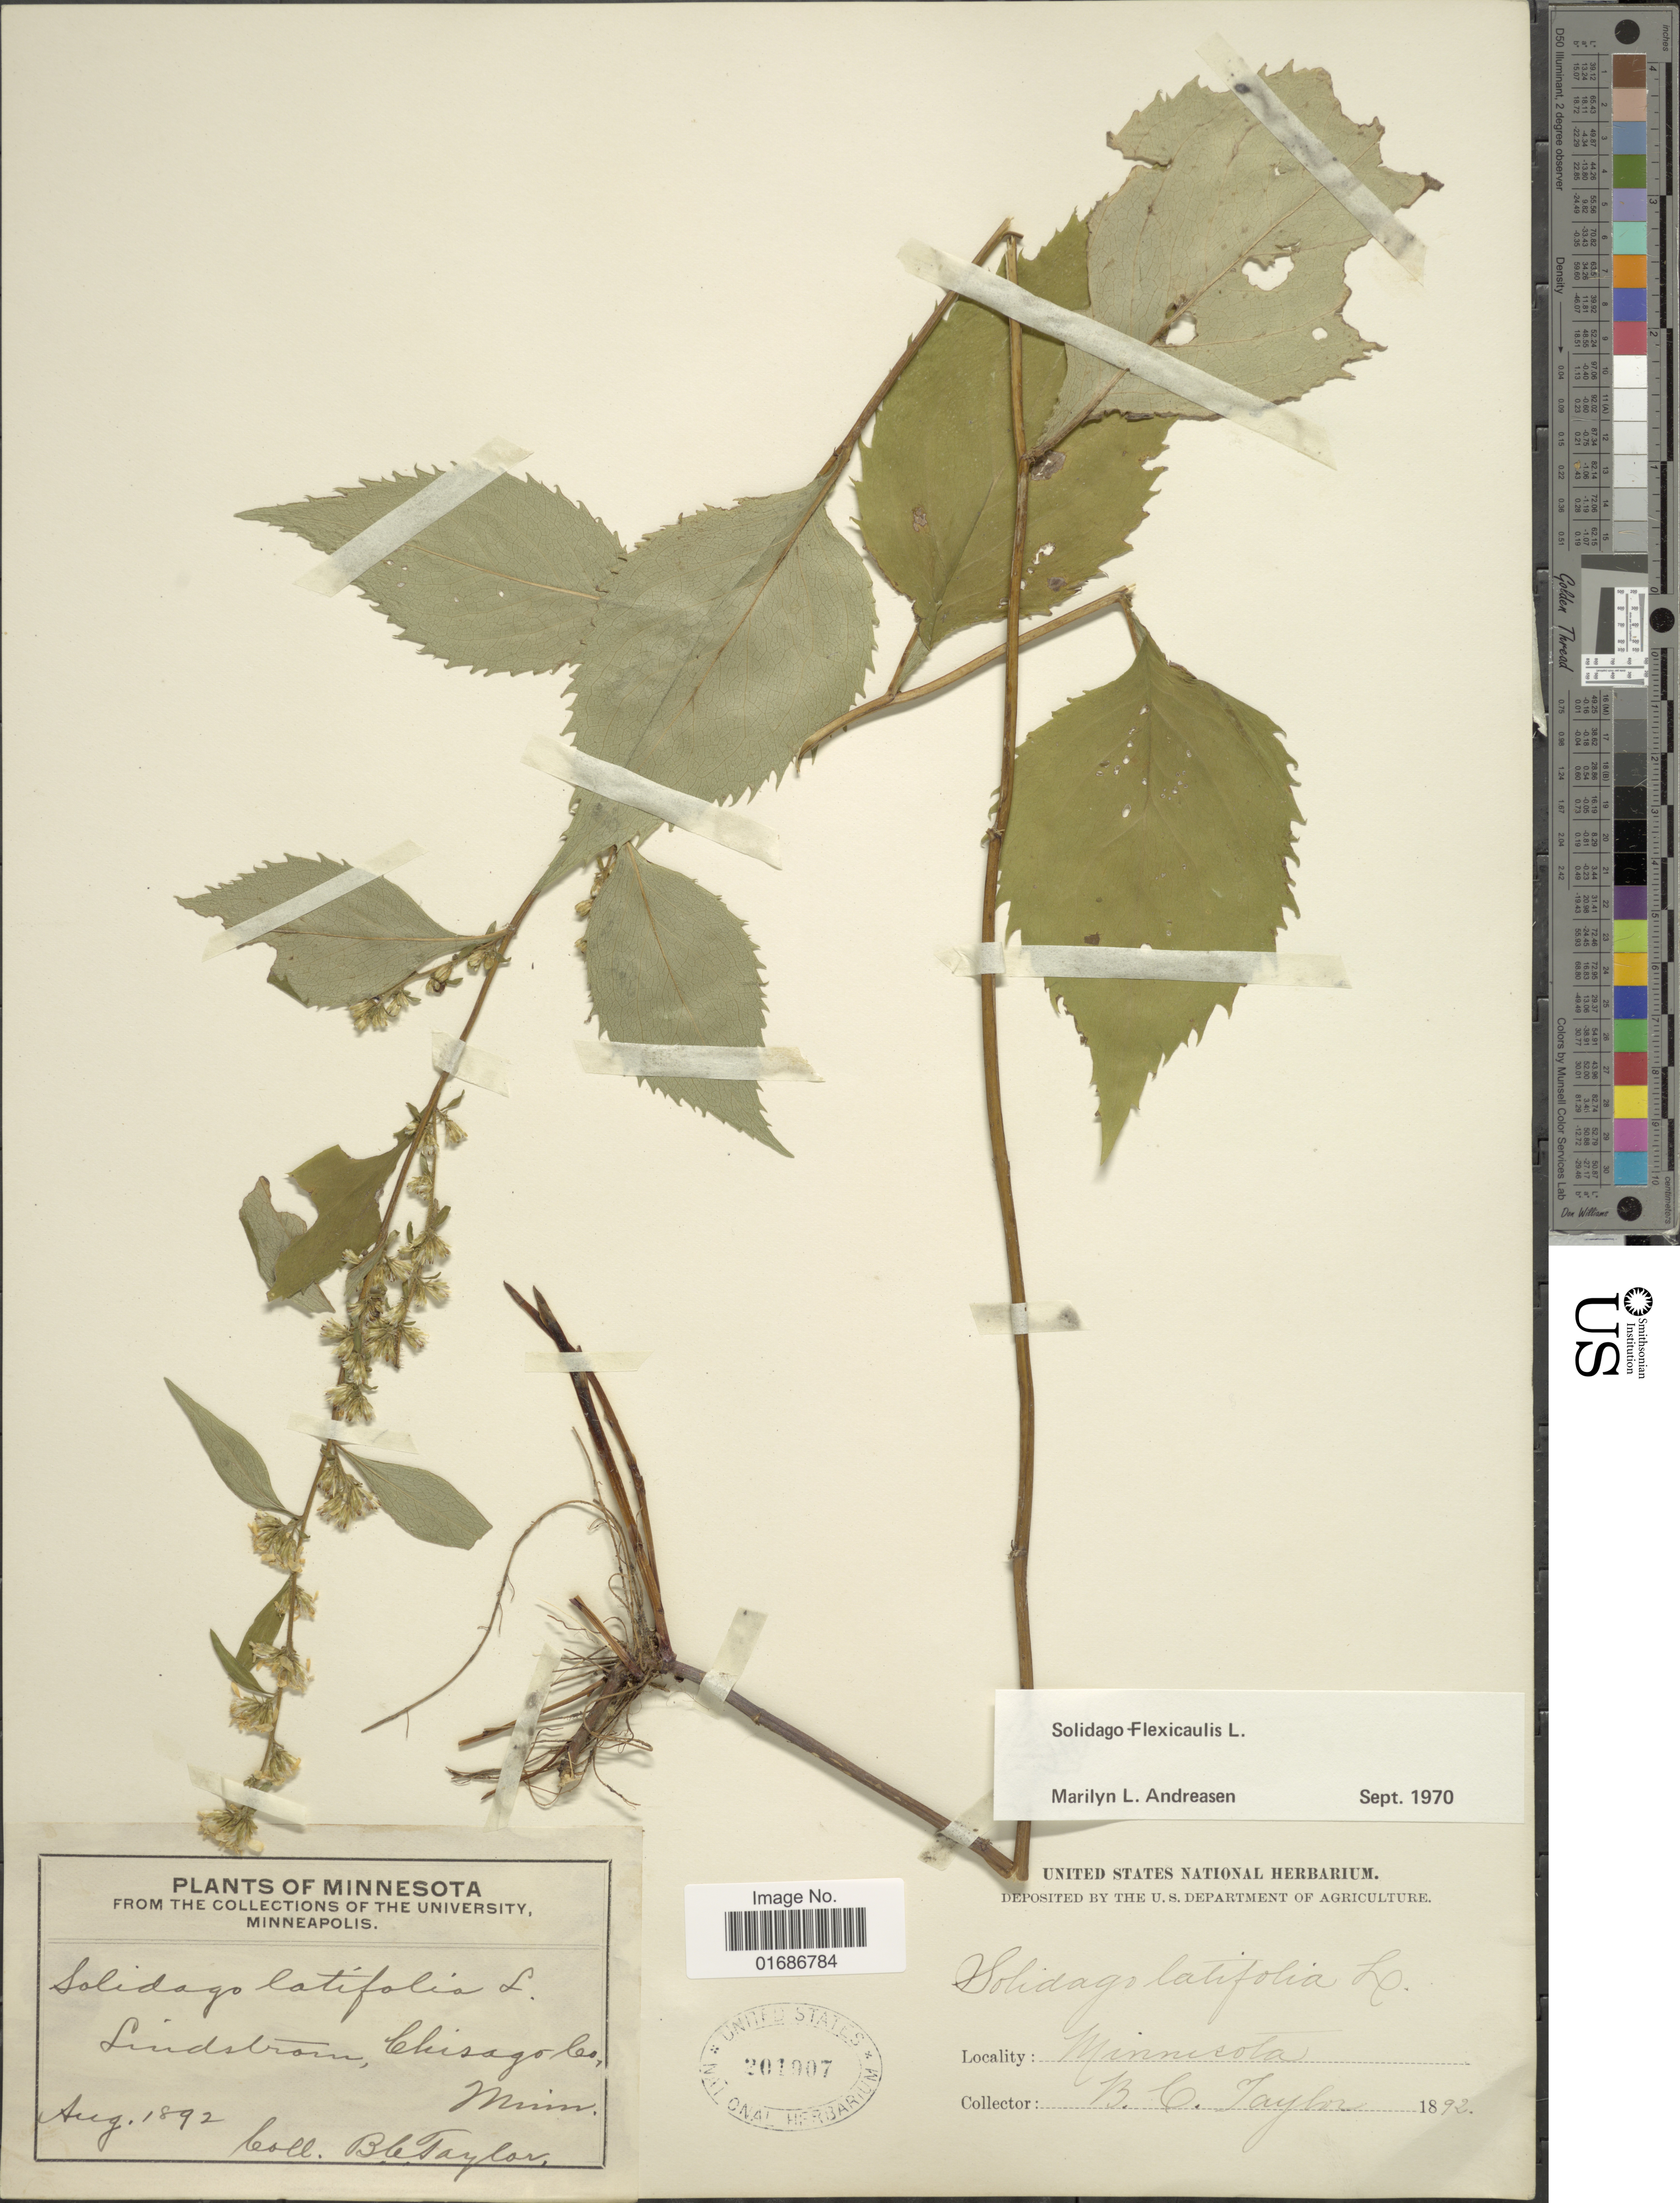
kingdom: Plantae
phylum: Tracheophyta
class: Magnoliopsida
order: Asterales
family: Asteraceae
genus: Solidago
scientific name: Solidago flexicaulis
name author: L.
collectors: Betty L. Taylor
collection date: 1892-08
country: United States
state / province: Minnesota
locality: Lindstrom, Chicago Co., Minn.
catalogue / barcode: US 201907